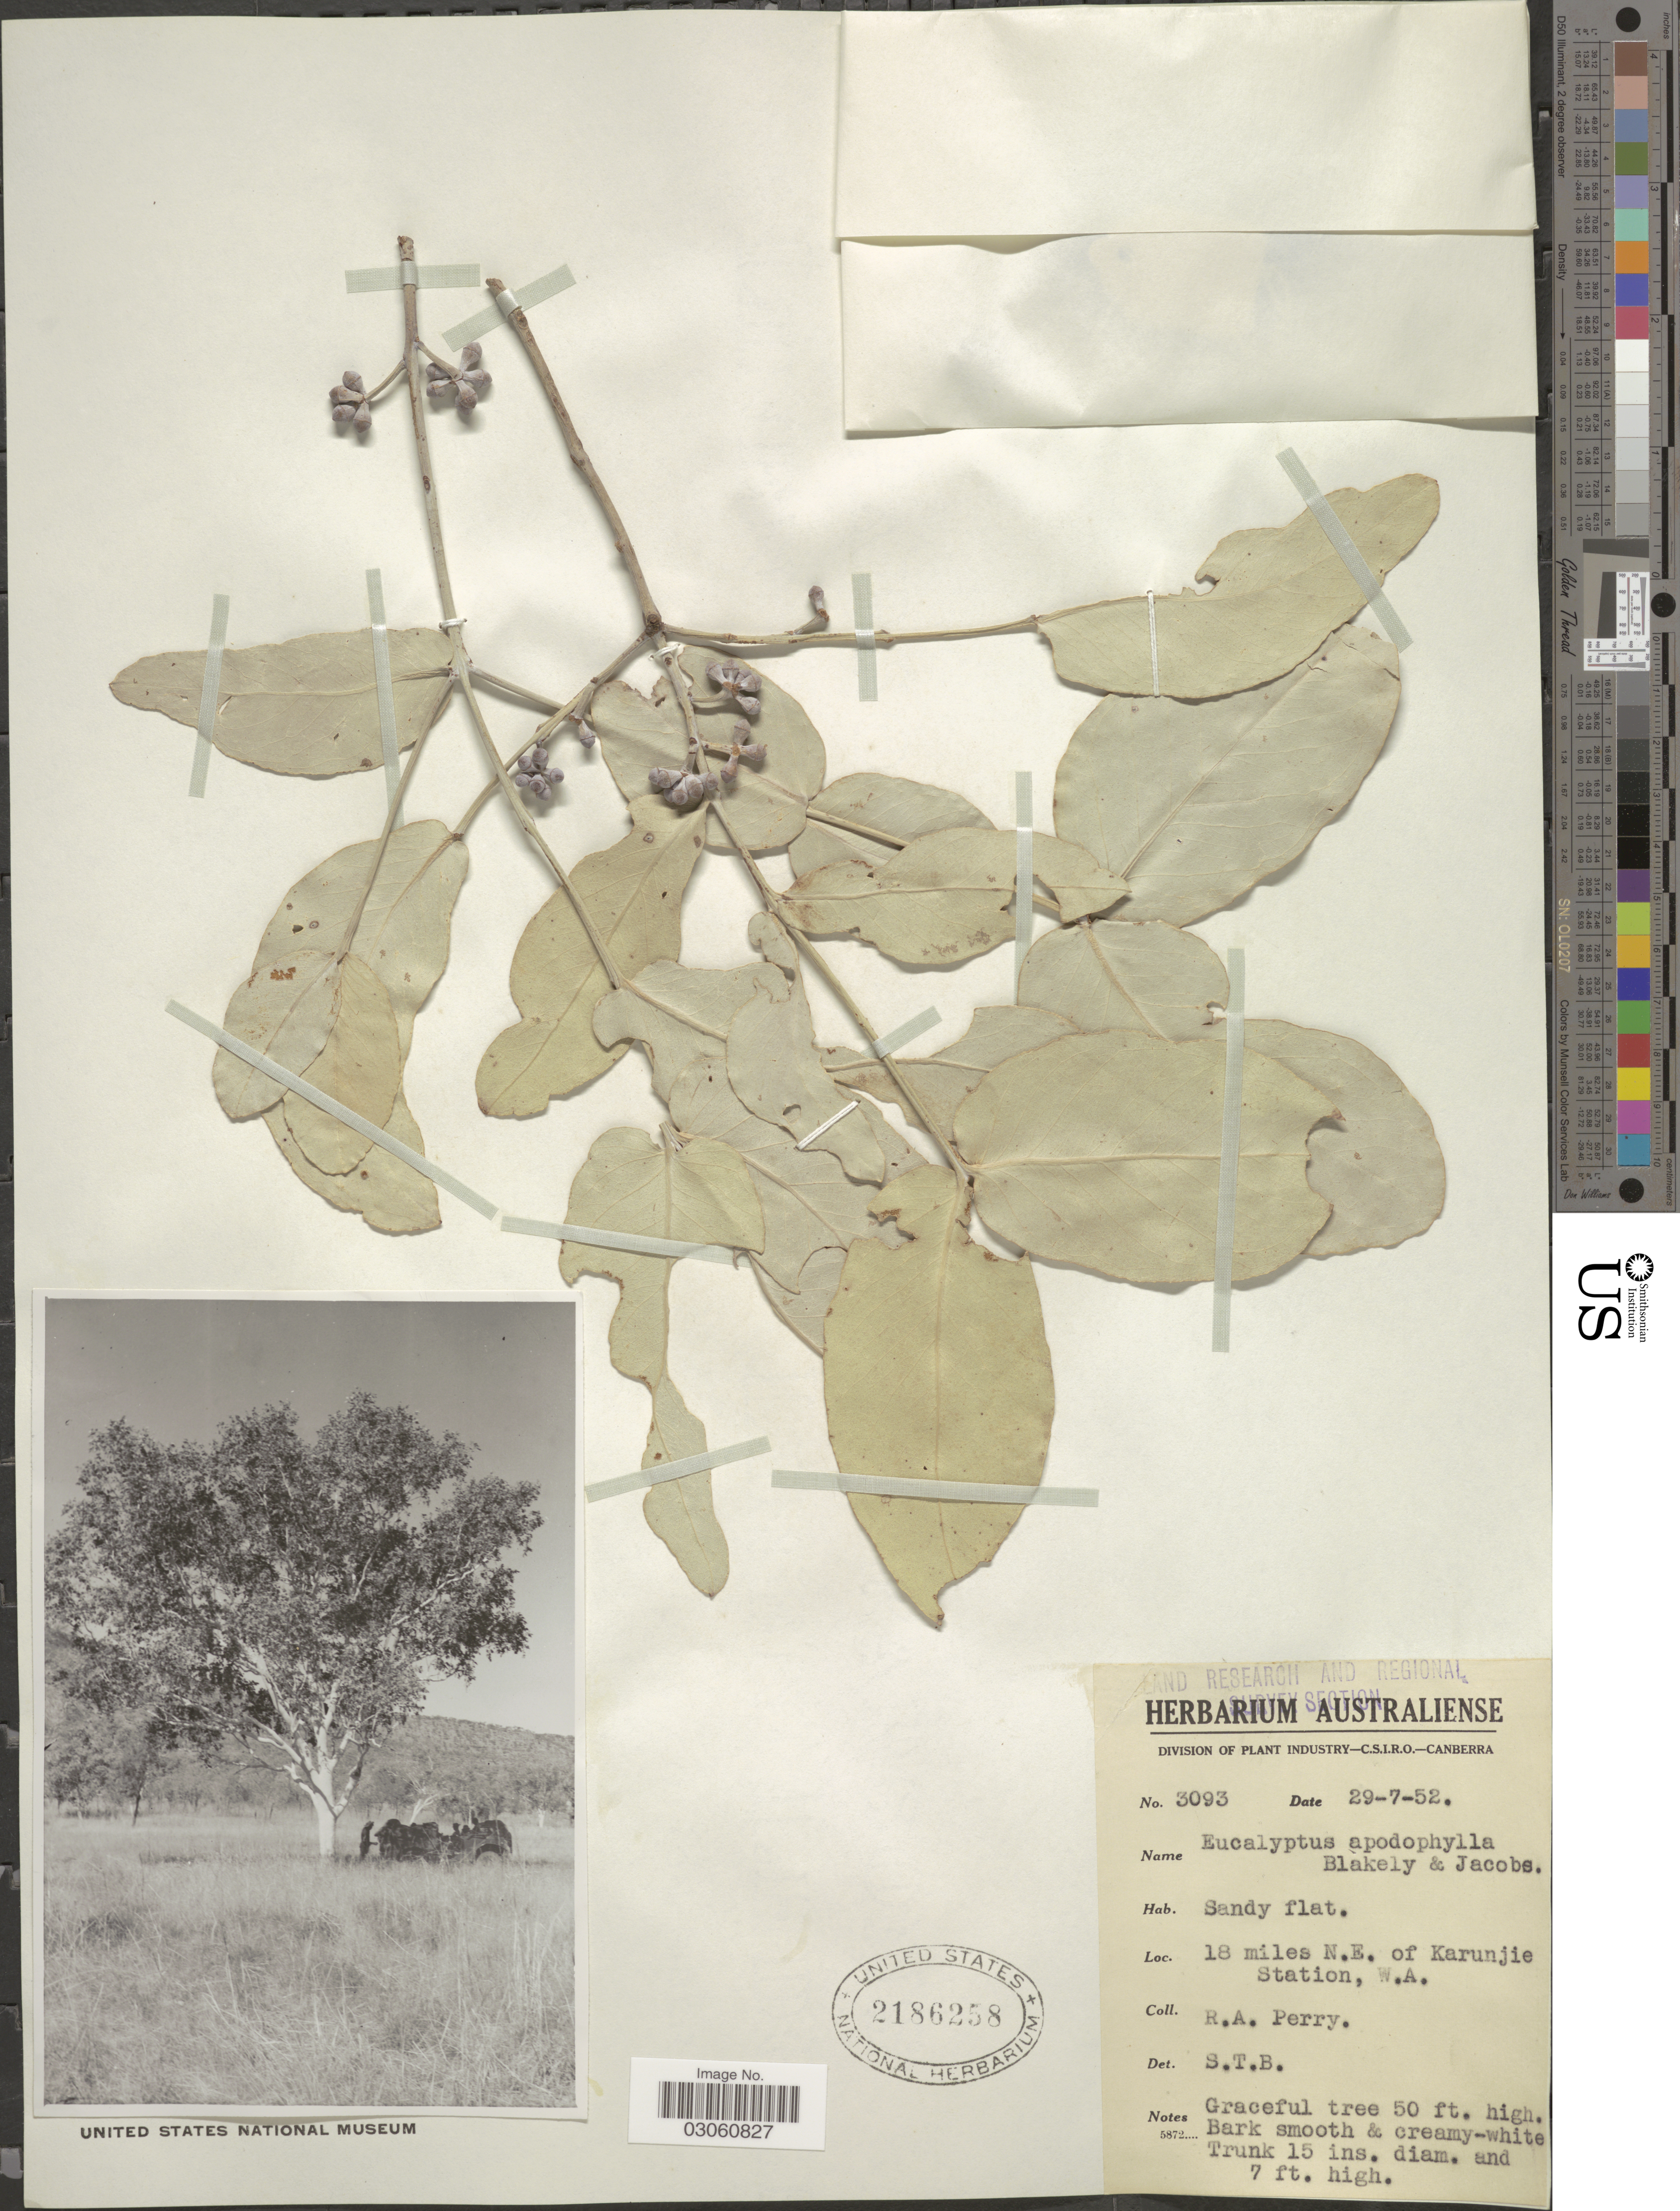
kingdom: Plantae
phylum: Tracheophyta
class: Magnoliopsida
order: Myrtales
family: Myrtaceae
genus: Eucalyptus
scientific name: Eucalyptus apodophylla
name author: Blakely & Jacobs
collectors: Perry, R. A.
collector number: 3093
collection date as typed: Transcribed d/m/y: 29/7/52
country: Australia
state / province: Western Australia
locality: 18 miles N.E. of Karunjie Station, W. A.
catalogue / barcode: US 2186258